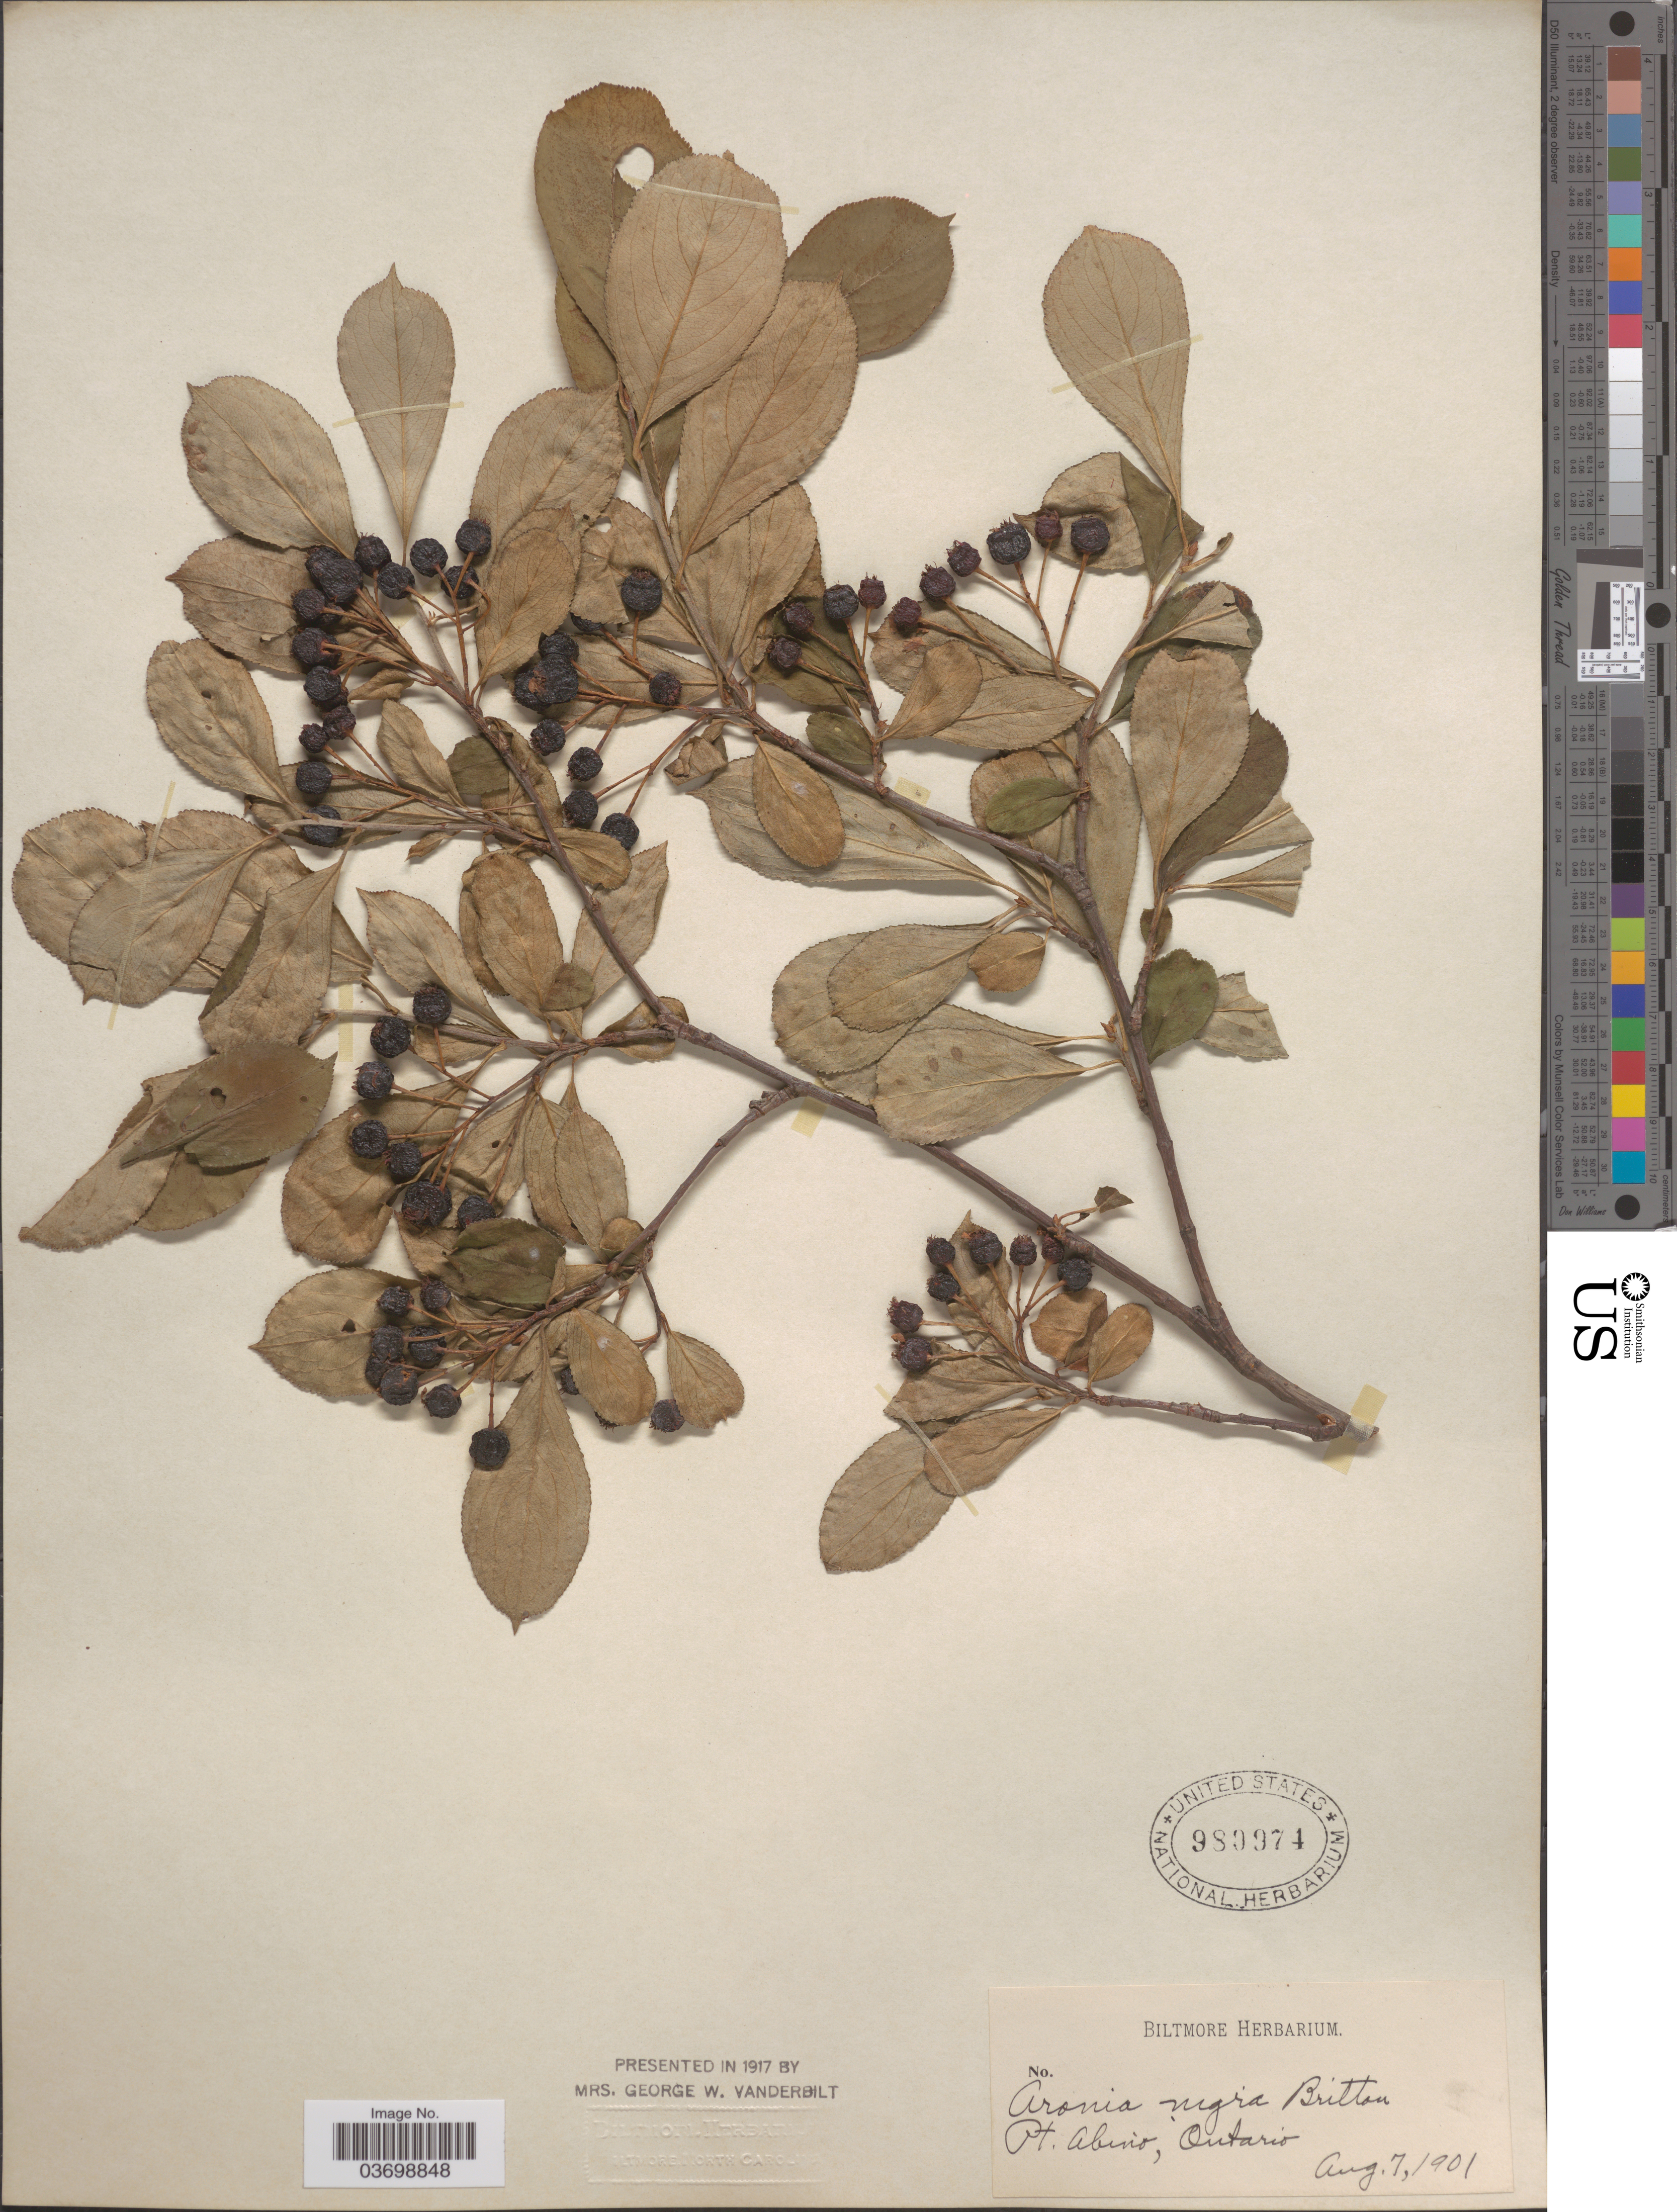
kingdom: Plantae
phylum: Tracheophyta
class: Magnoliopsida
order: Rosales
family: Rosaceae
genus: Aronia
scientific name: Aronia melanocarpa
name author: (Michx.) Elliott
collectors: ex herb. Biltmore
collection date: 1901-08-07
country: Canada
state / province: Ontario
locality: Pt. Abino.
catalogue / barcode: US 980974